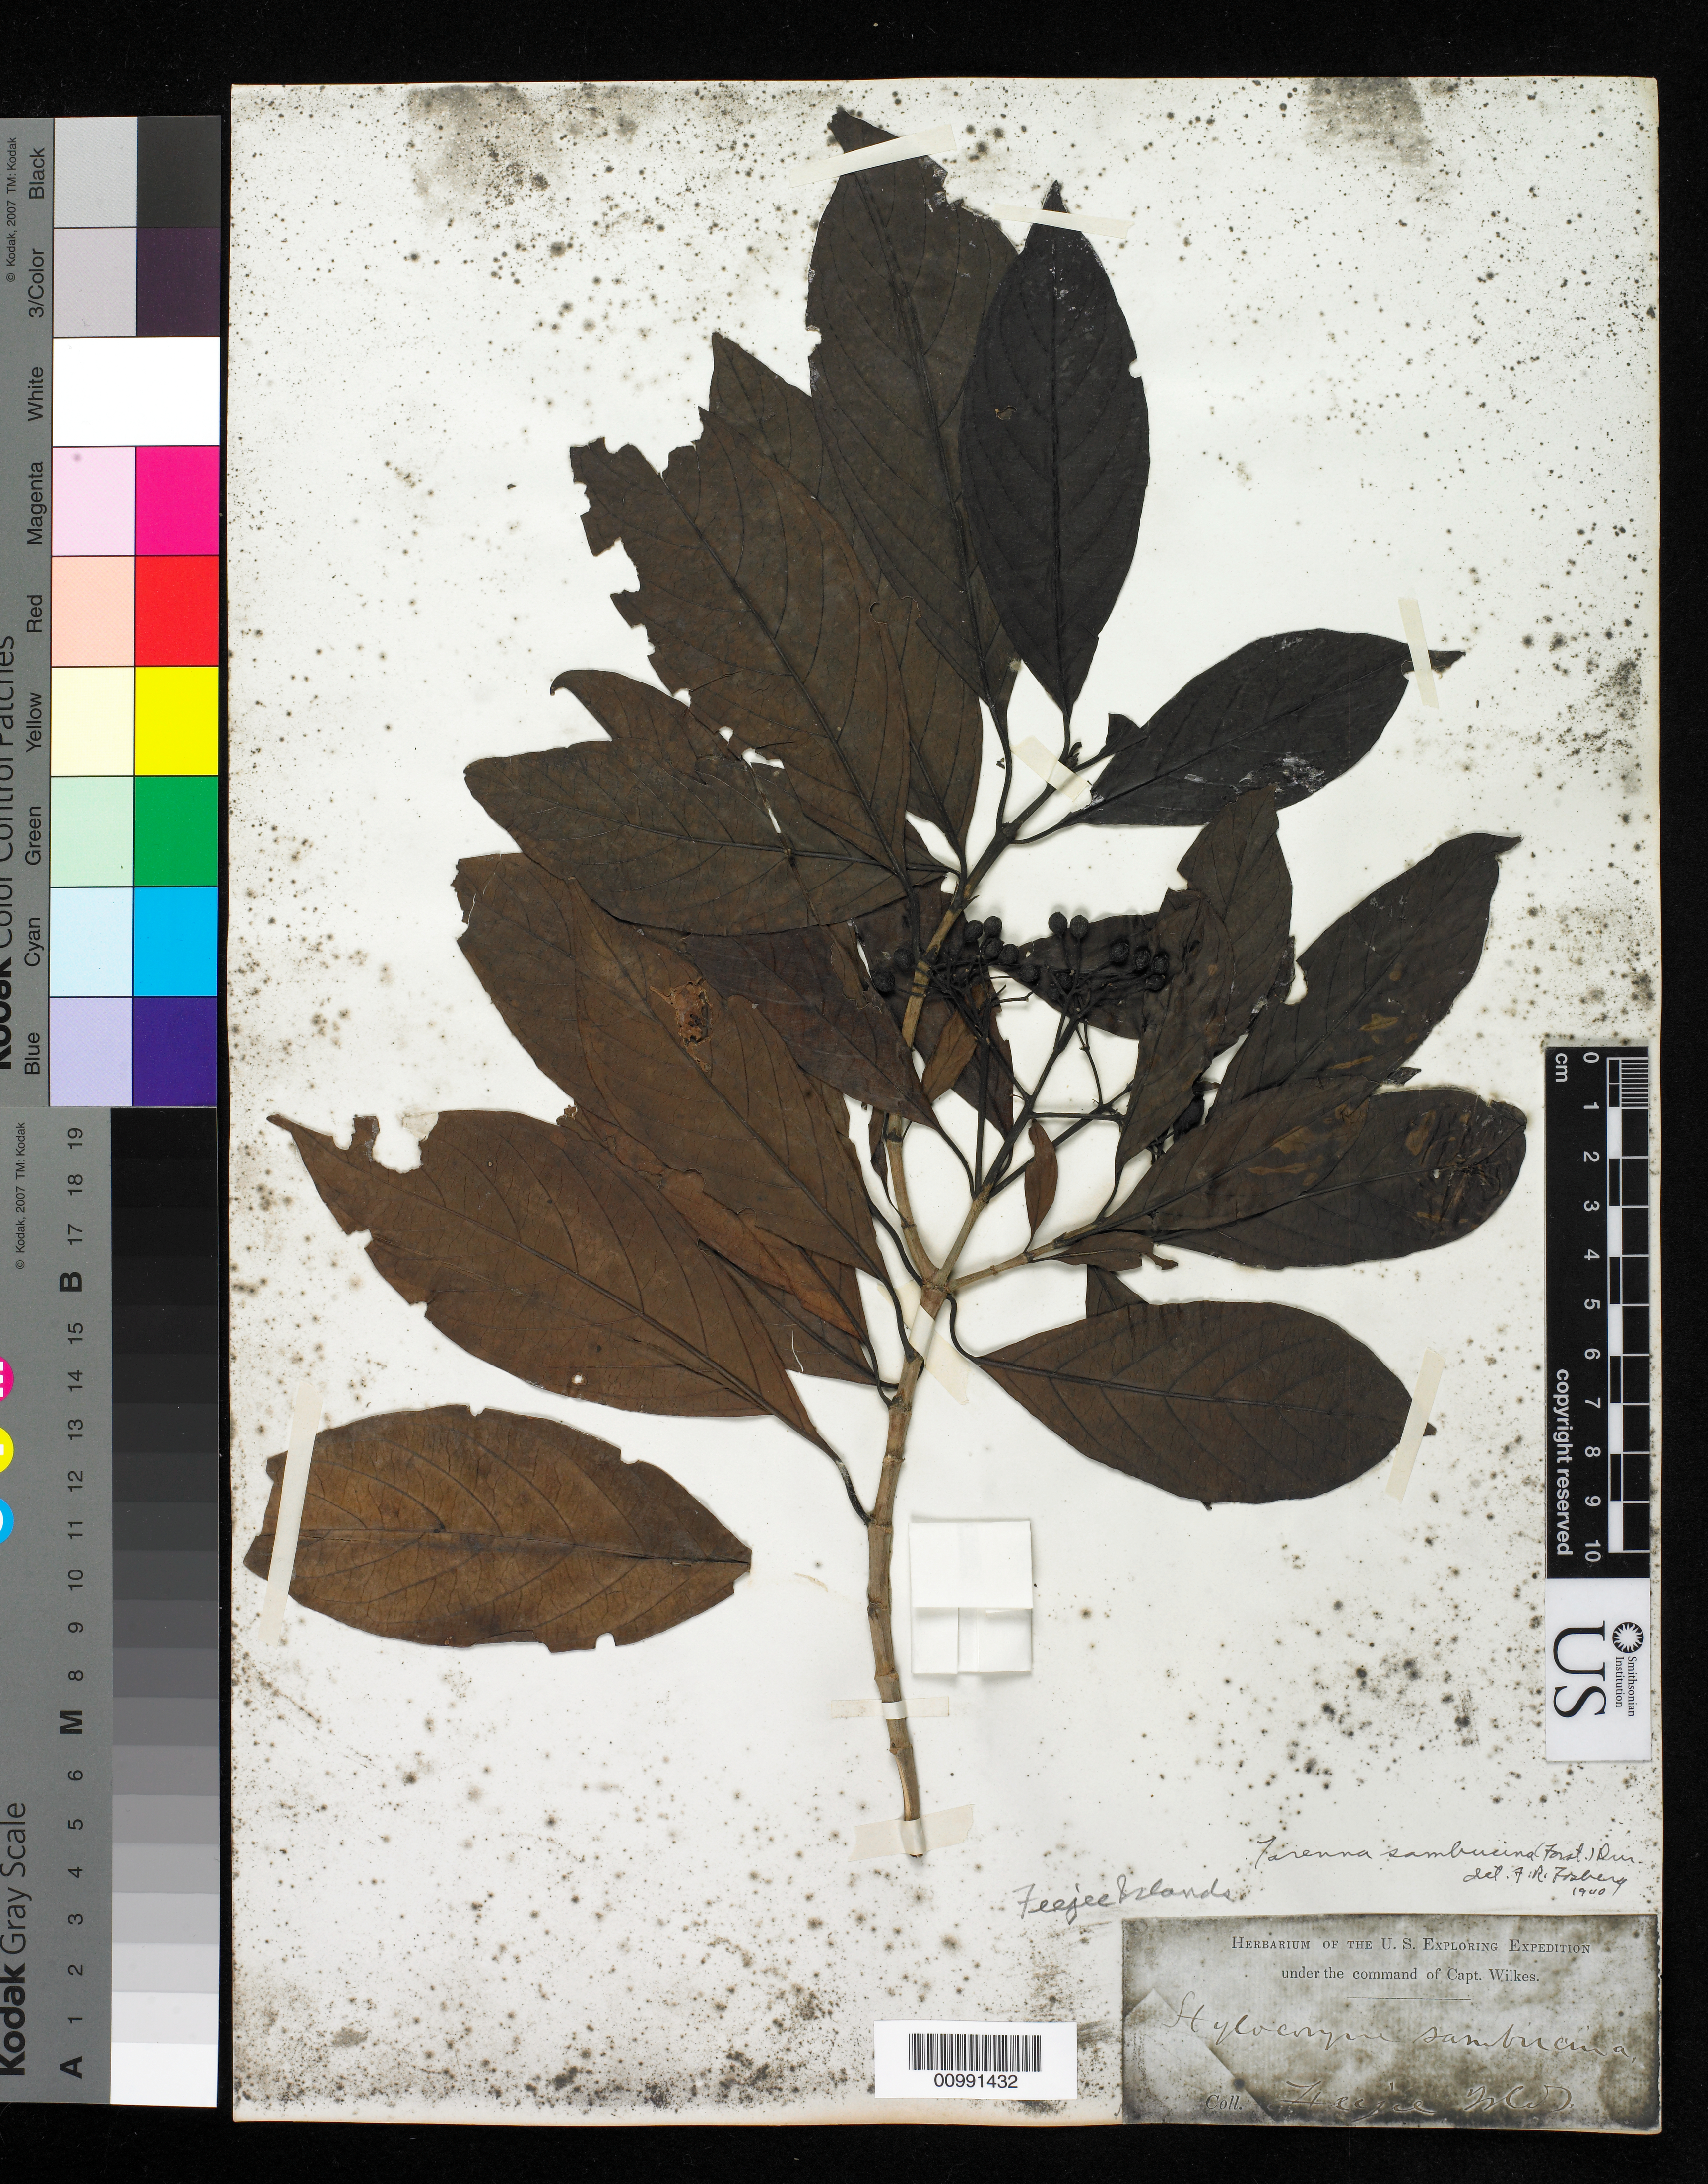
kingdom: Plantae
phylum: Tracheophyta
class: Magnoliopsida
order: Gentianales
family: Rubiaceae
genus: Tarenna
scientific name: Tarenna sambucina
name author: (G. Forst.) Drake ex Durand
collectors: Wilkes Explor. Exped.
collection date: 1838/1842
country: Fiji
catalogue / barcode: US 98576